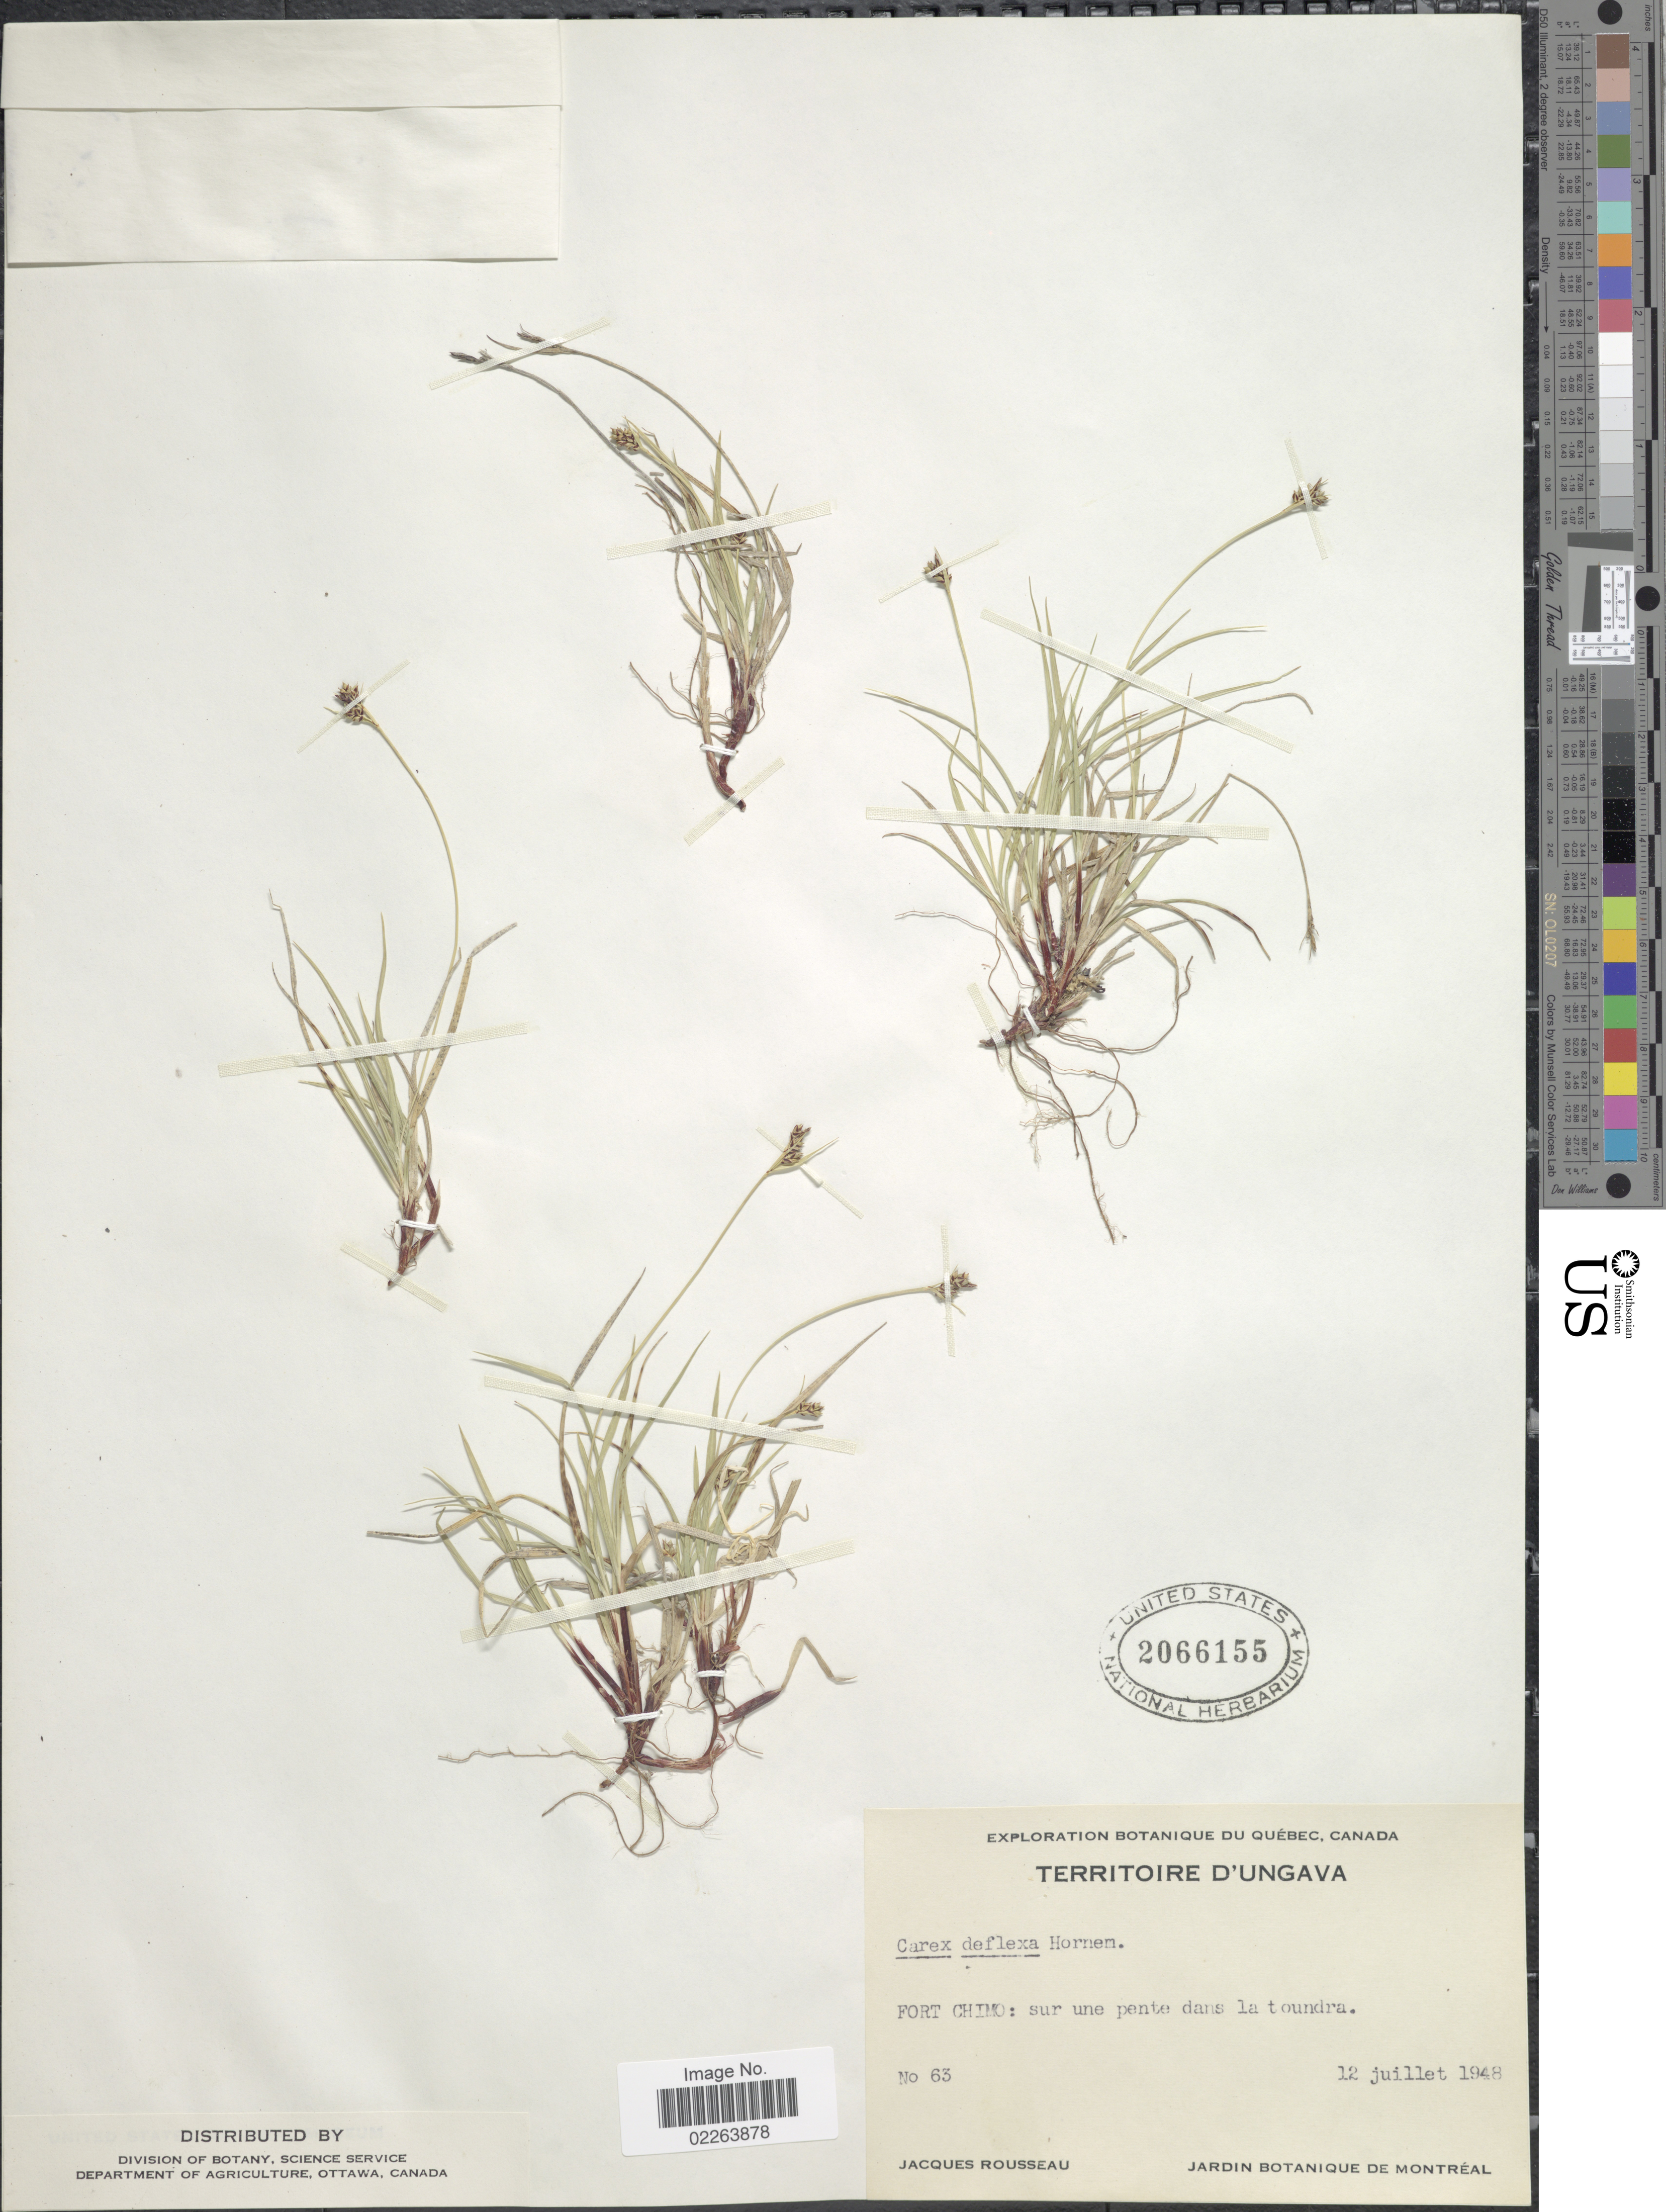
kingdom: Plantae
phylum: Tracheophyta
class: Liliopsida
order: Poales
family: Cyperaceae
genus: Carex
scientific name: Carex deflexa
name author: Hornem.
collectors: J. Rousseau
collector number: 63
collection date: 1948-07-12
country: Canada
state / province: Quebec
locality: Territoire D'Ungava, Fort Chimo: sur une pente dans la toundra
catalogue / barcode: US 2066155